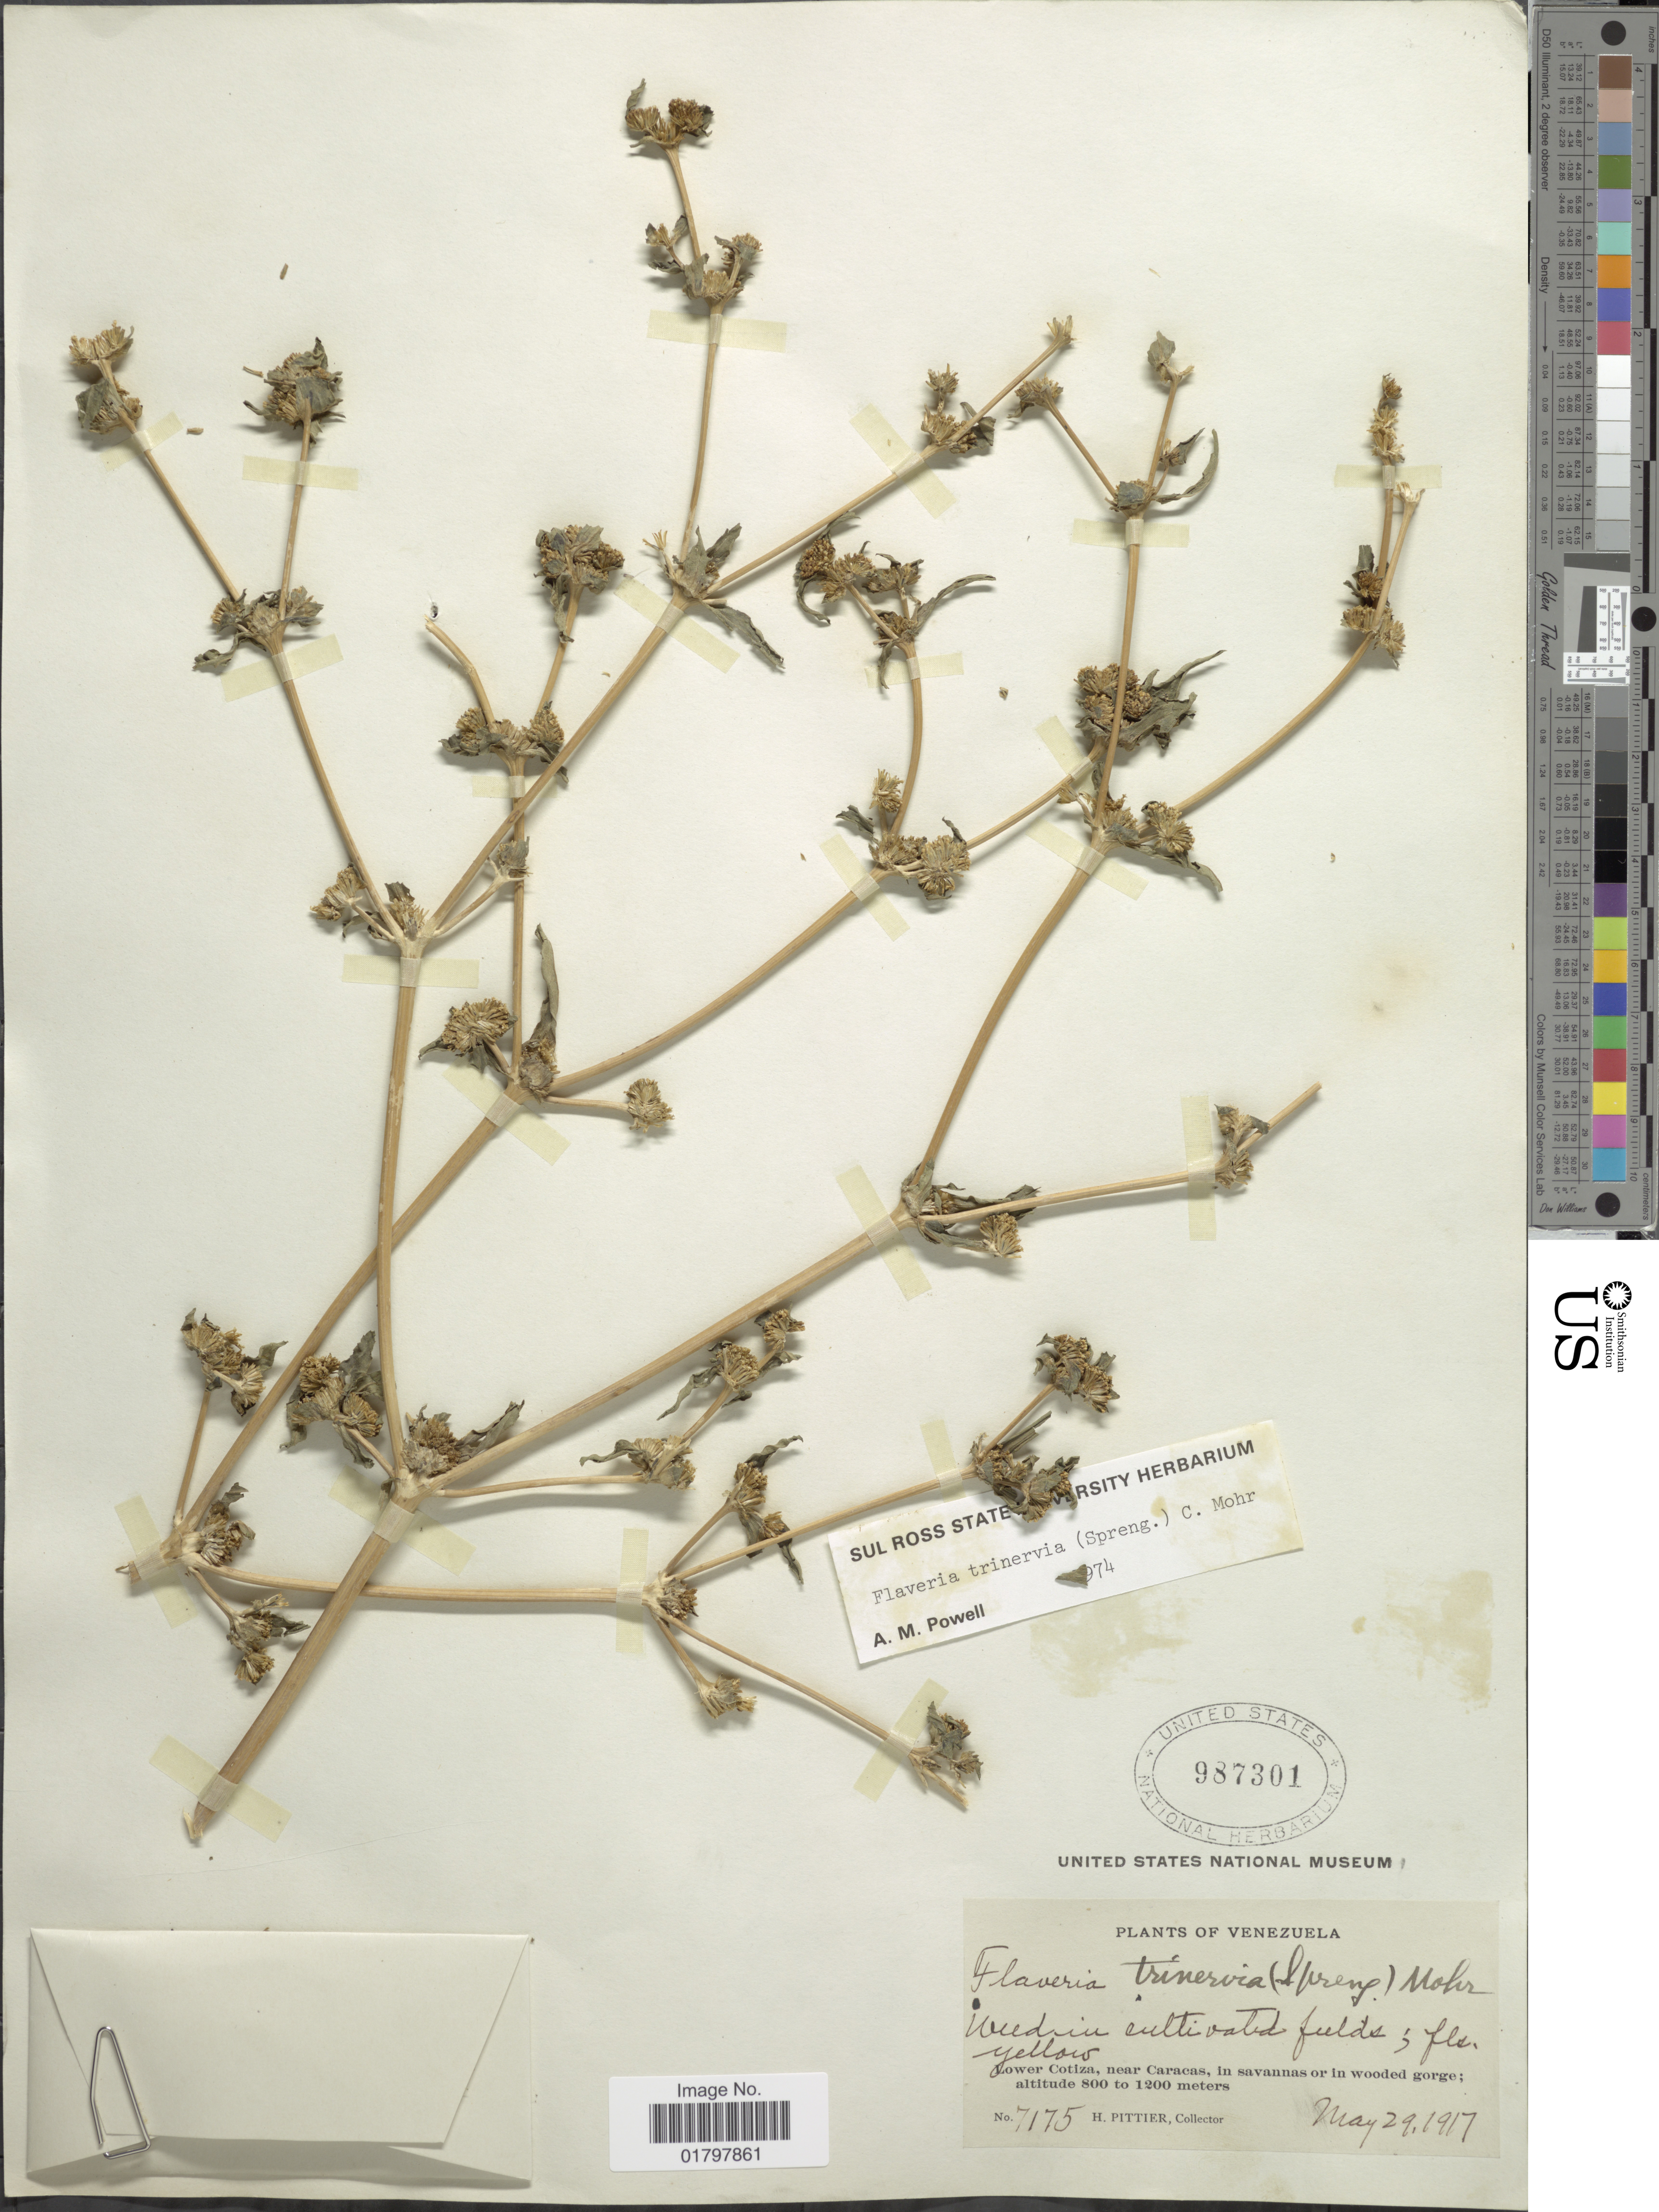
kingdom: Plantae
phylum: Tracheophyta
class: Magnoliopsida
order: Asterales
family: Asteraceae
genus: Flaveria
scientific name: Flaveria trinervia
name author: (Spreng.) C. Mohr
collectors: H. F. Pittier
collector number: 7175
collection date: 1917-05-29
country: Venezuela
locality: Lower Cotiza, near Caracas, in savannas or in wooded gorge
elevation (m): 800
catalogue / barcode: US 987301